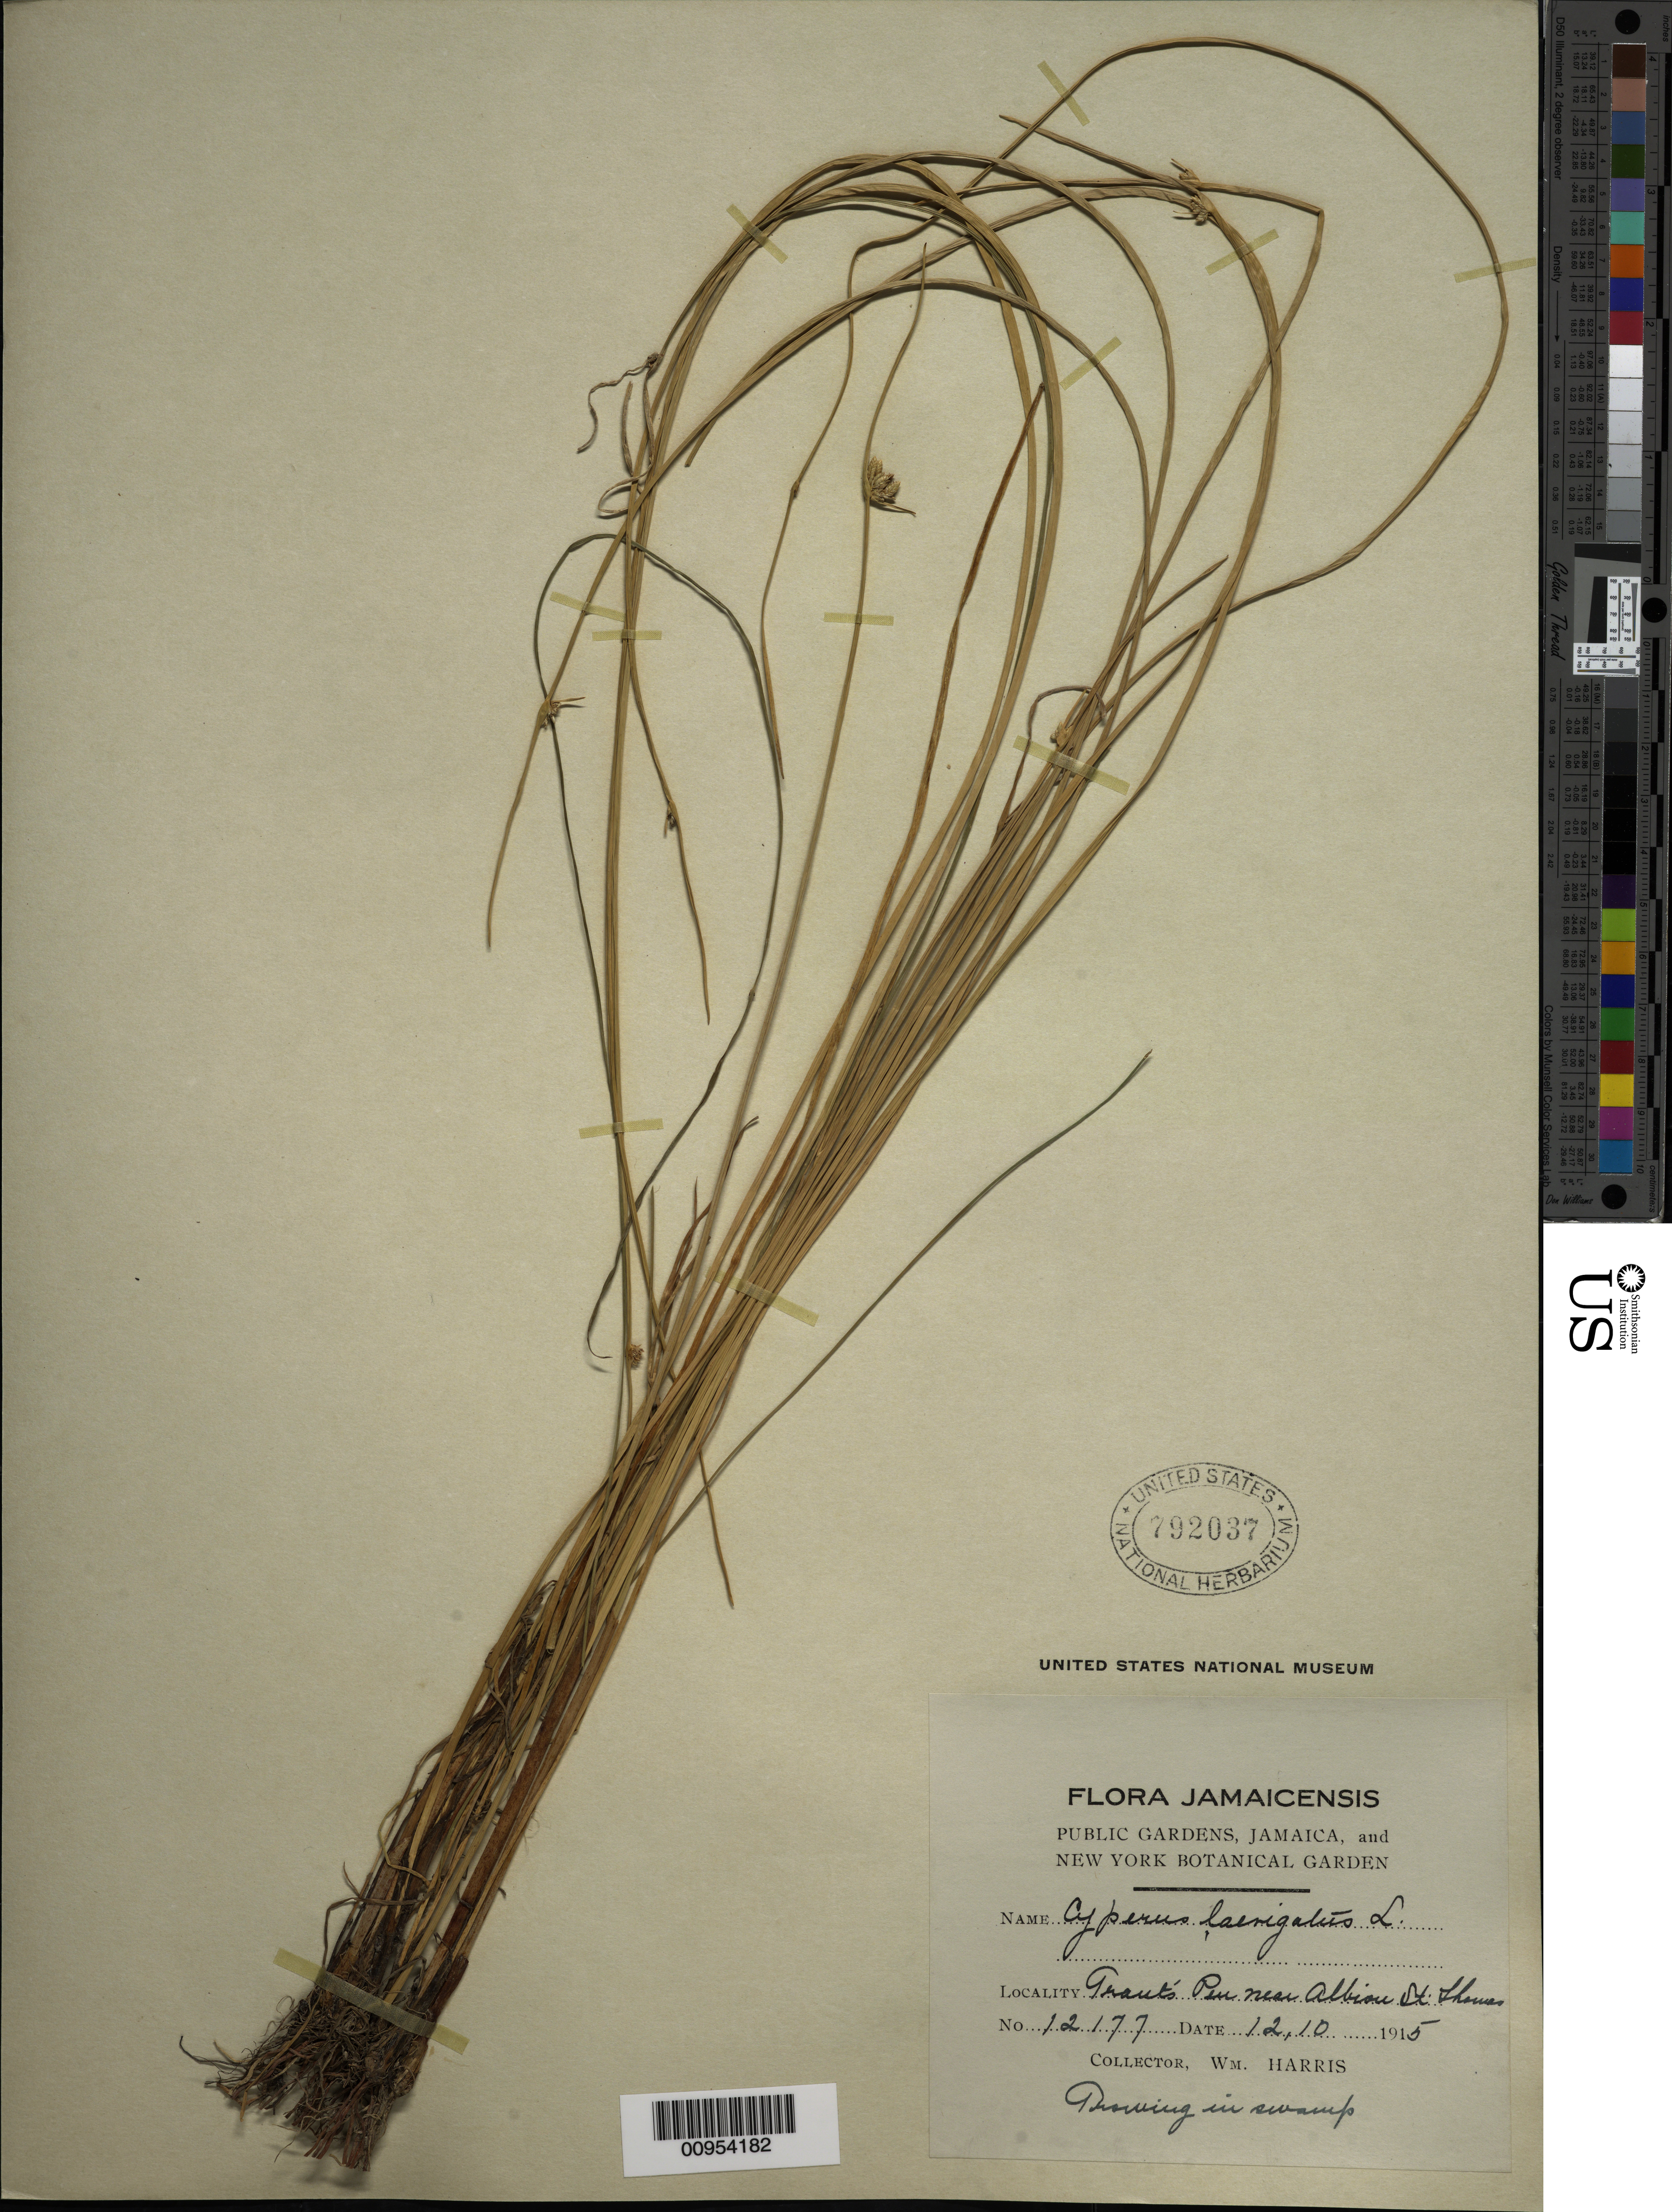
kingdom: Plantae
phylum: Tracheophyta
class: Liliopsida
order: Poales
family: Cyperaceae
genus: Cyperus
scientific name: Cyperus laevigatus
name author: L.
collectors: W. H. Harris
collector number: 12177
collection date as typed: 12 Dec 1915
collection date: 1915-12-12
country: Jamaica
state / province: Saint Thomas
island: Jamaica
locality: Grant's Pen near Albiou, swamp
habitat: Growing in swamp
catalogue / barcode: US 792037